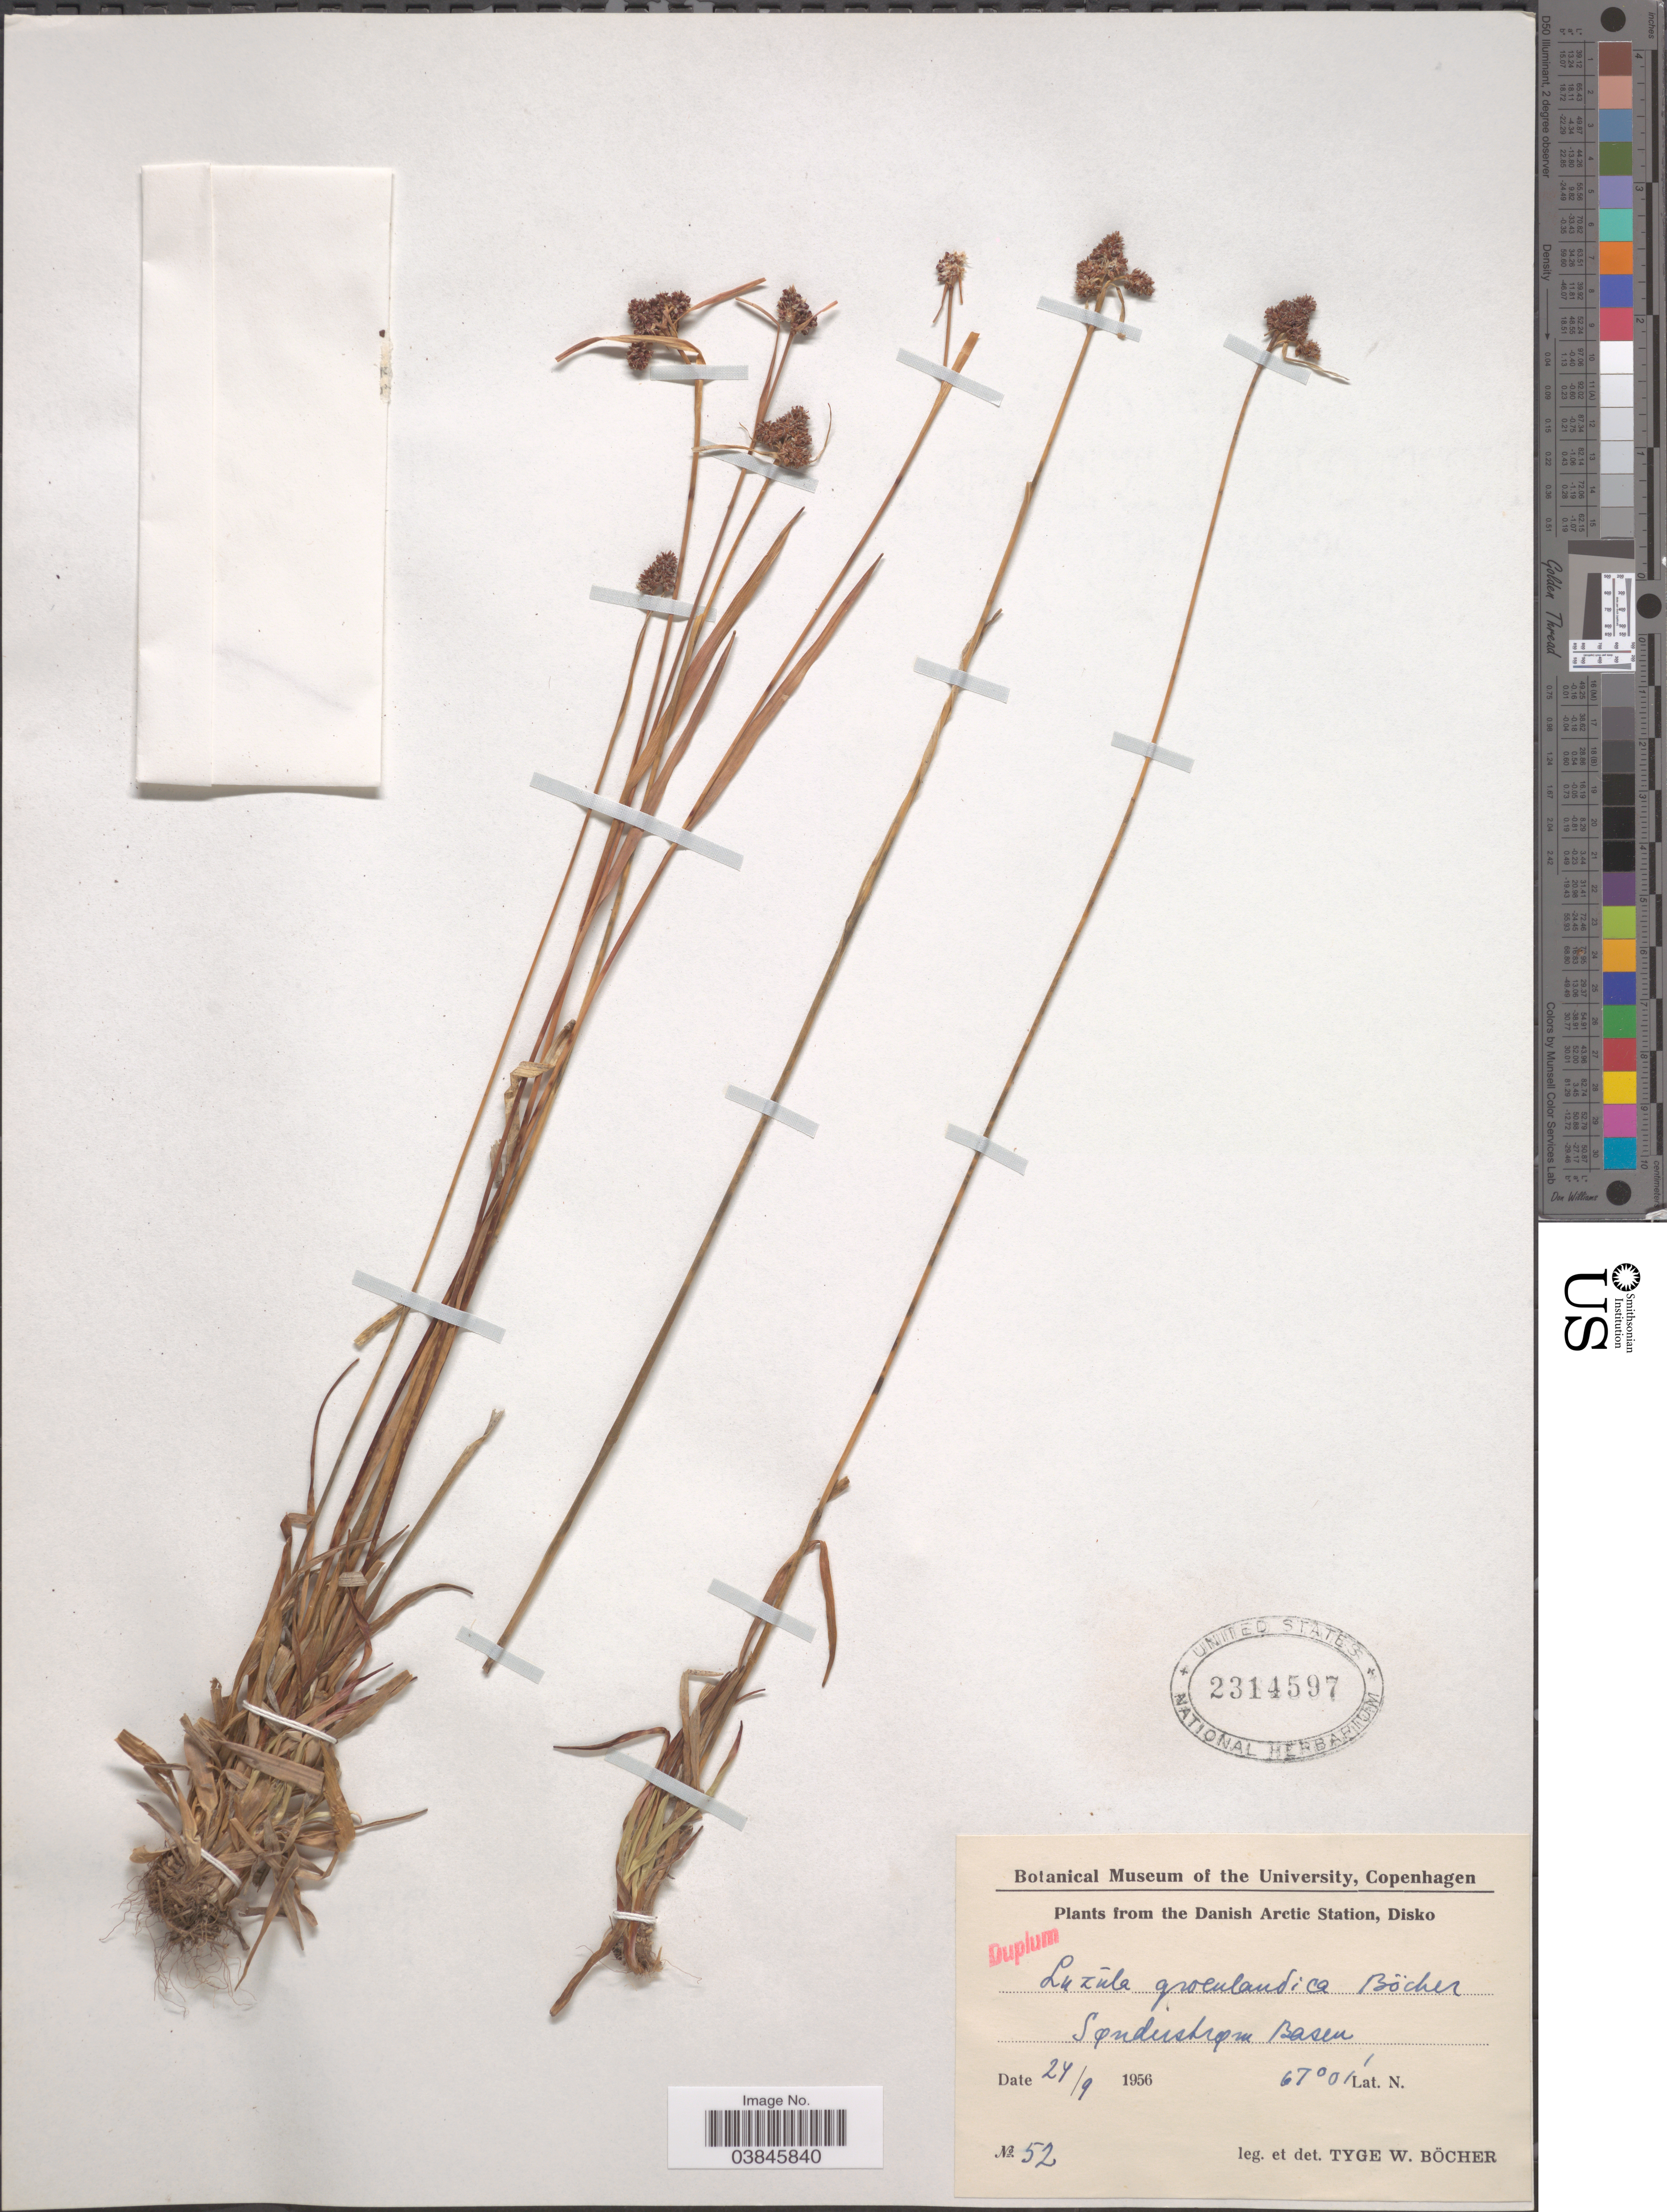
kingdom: Plantae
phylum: Tracheophyta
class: Liliopsida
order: Poales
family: Juncaceae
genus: Luzula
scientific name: Luzula groenlandica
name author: Böcher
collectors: T. Böcher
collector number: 52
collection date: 1956-09-24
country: Greenland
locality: Danish Arctic Station, Disko.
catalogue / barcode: US 2314597